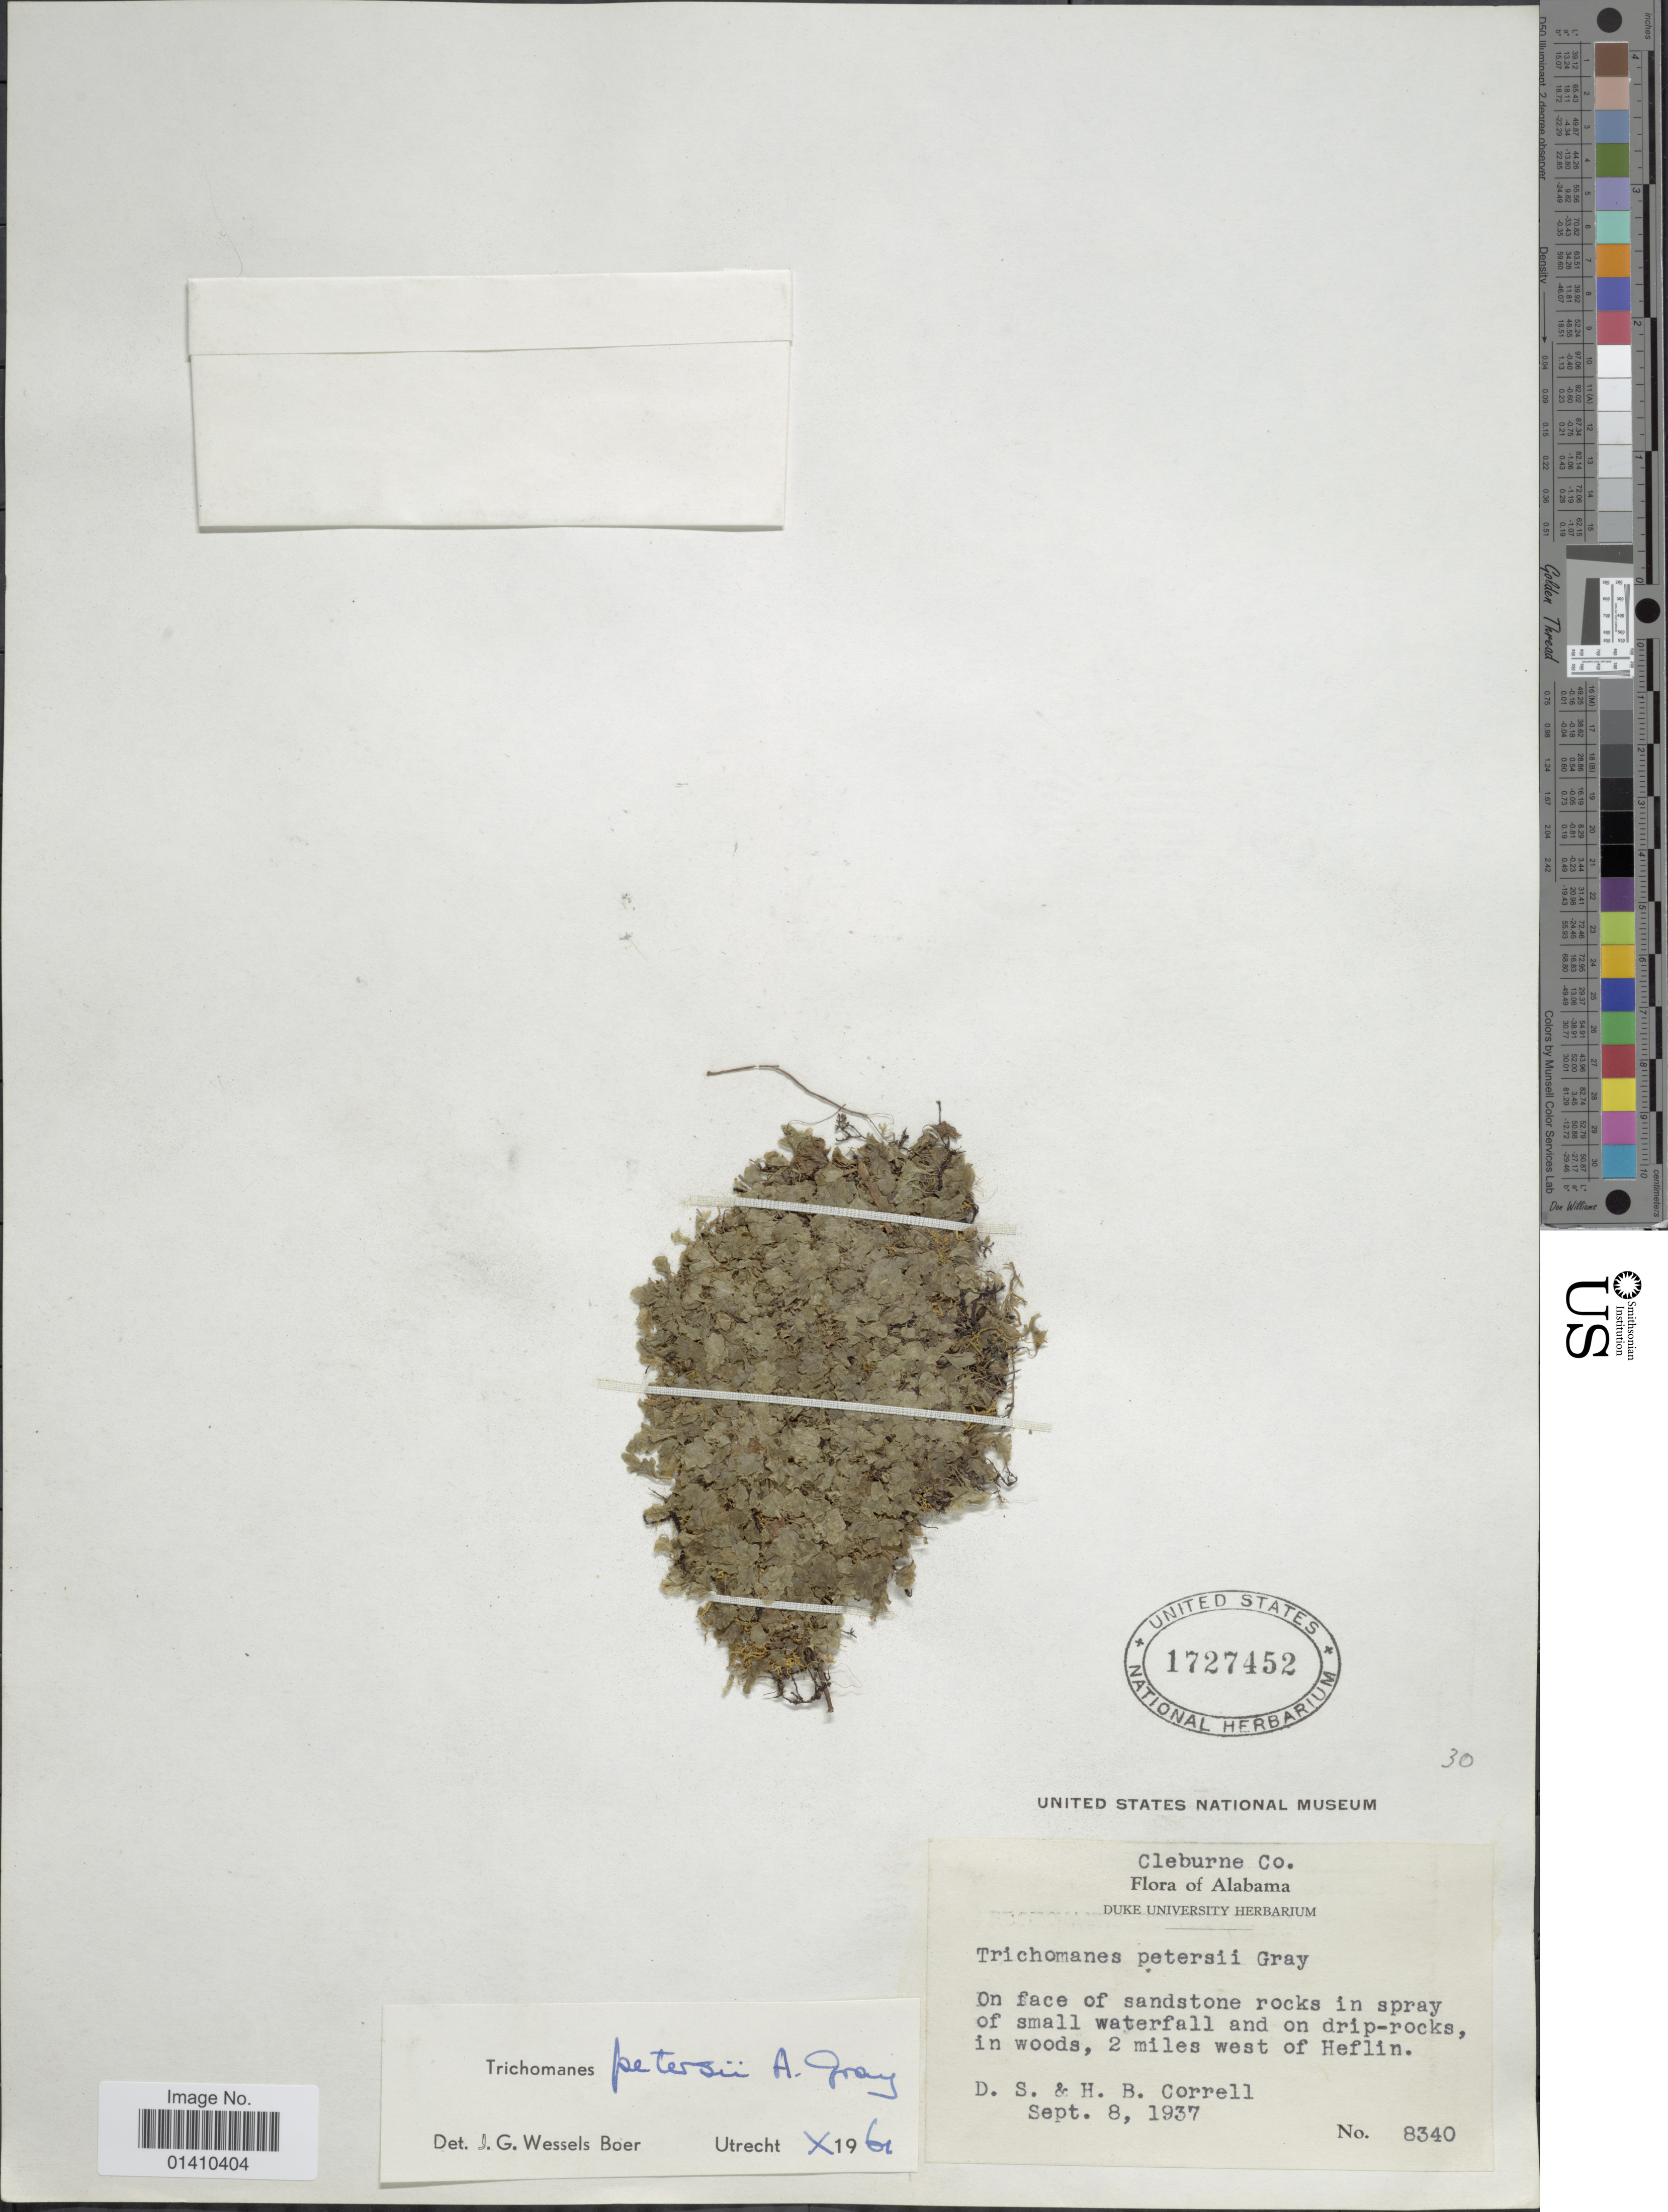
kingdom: Plantae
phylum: Tracheophyta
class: Polypodiopsida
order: Hymenophyllales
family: Hymenophyllaceae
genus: Didymoglossum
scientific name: Didymoglossum petersii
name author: (A. Gray) Copel.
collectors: D. S. Correll & H. Correll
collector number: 8340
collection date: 1937-09-08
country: United States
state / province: Alabama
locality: On face of sandstone rocks in spray of small waterfalls and on drip-rocks in woods, 2 miles of Heflin, Cleburne County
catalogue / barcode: US 1727452